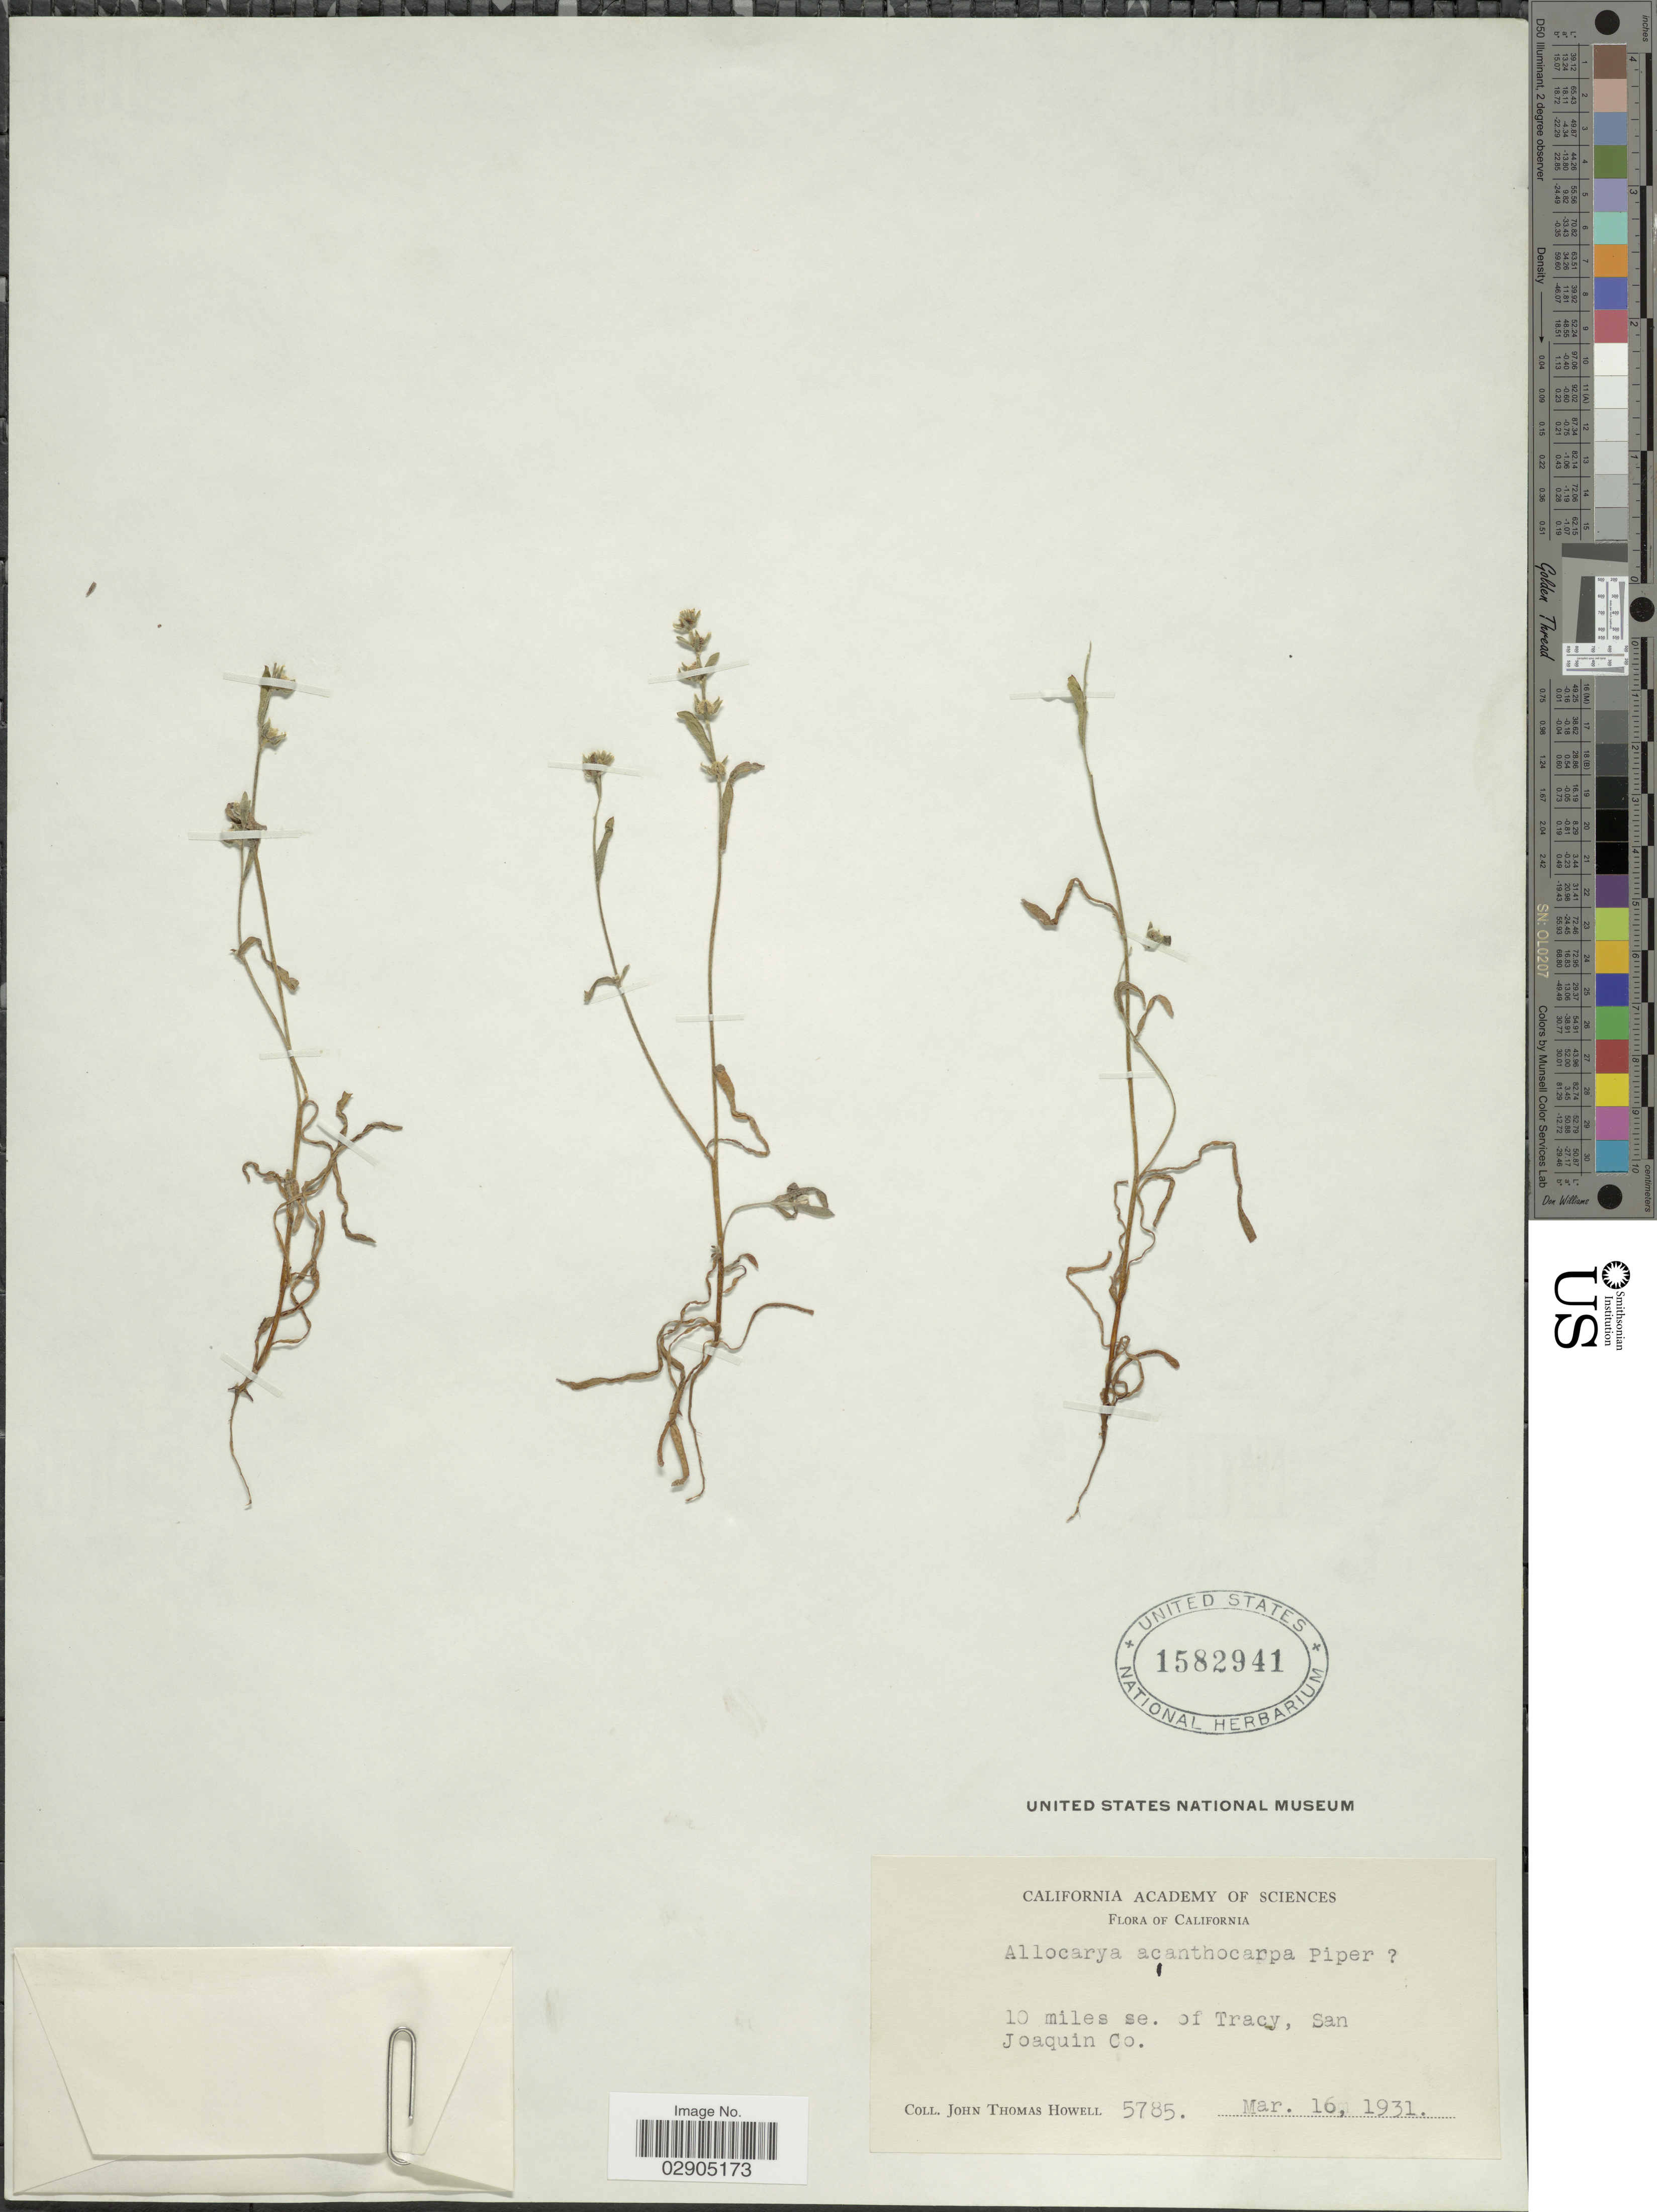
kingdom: Plantae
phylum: Tracheophyta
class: Magnoliopsida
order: Boraginales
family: Boraginaceae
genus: Allocarya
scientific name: Allocarya acanthocarpa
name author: Piper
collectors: J. T. Howell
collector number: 5785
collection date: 1931-03-16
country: United States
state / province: California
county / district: San Joaquin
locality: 10 miles se. of Tracy, San Joaquin Co.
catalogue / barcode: US 1582941